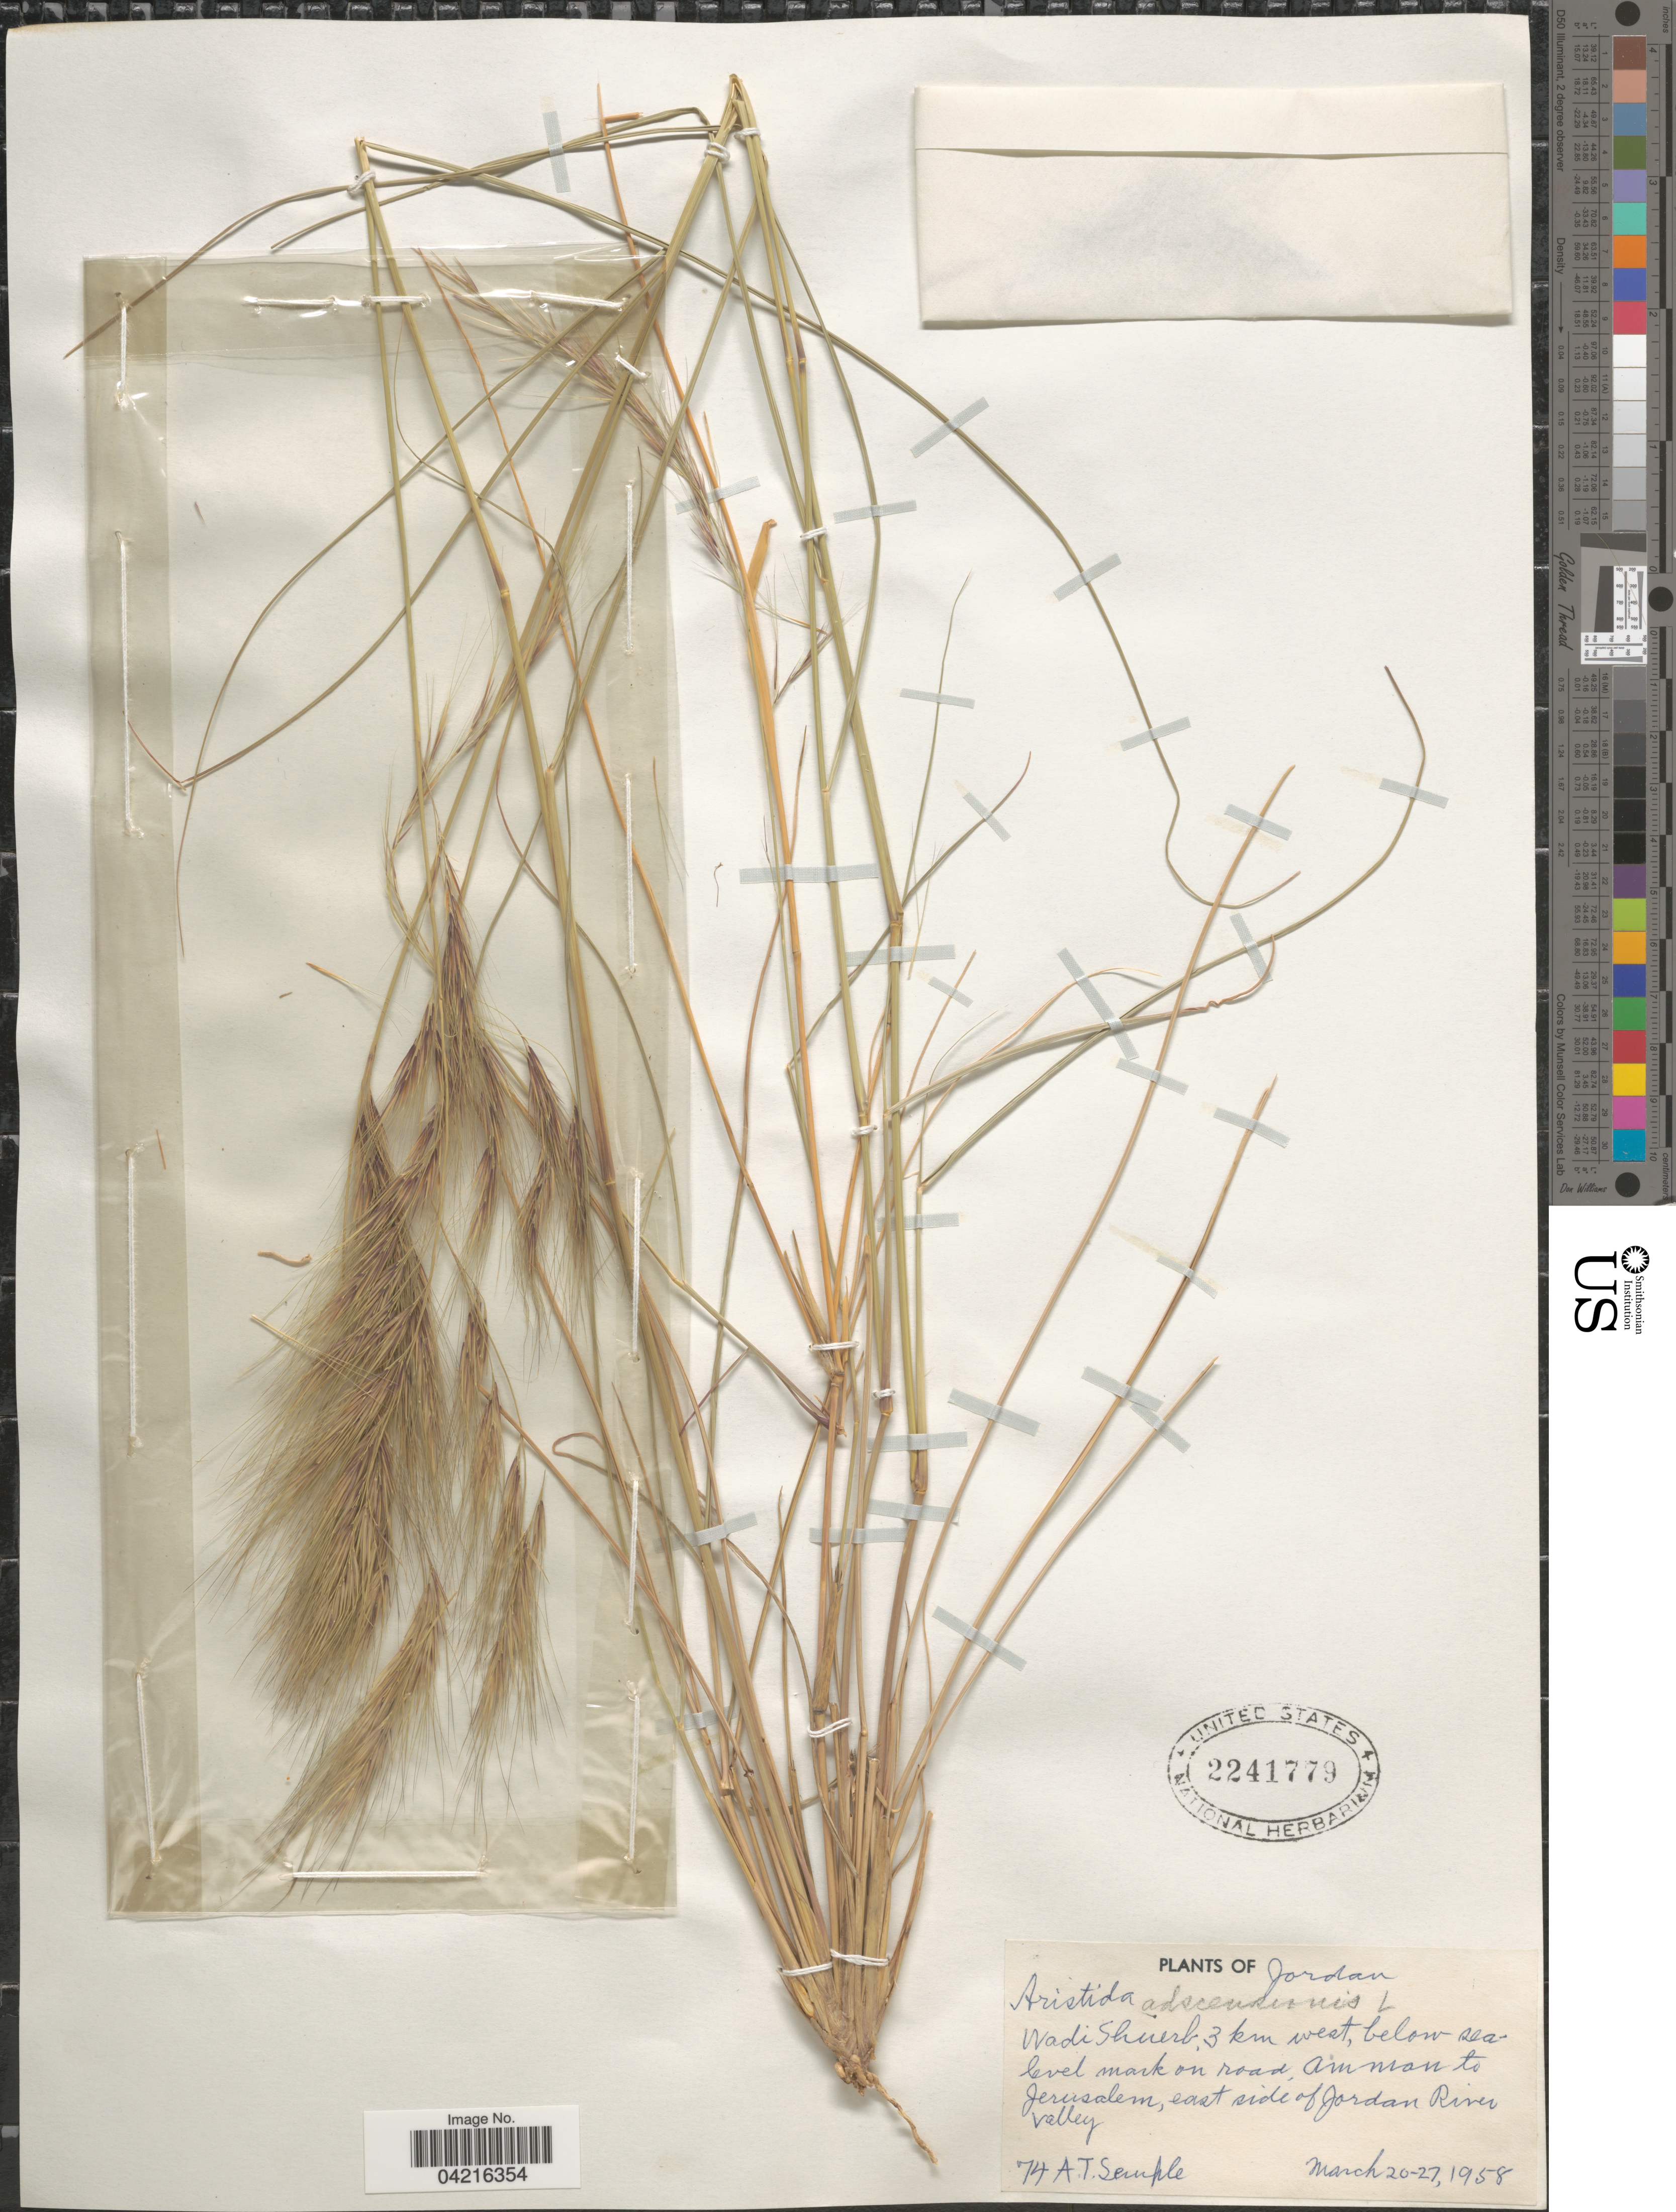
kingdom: Plantae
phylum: Tracheophyta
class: Liliopsida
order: Poales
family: Poaceae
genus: Aristida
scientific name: Aristida adscensionis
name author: L.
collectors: A. Semple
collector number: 74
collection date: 1958-03-20/1958-03-27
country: Jordan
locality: Wadi Shuerb, 3 km west, below sea-level mark on road. Amman to Jerusalem, east side of Jordan River Valley.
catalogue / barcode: US 2241779